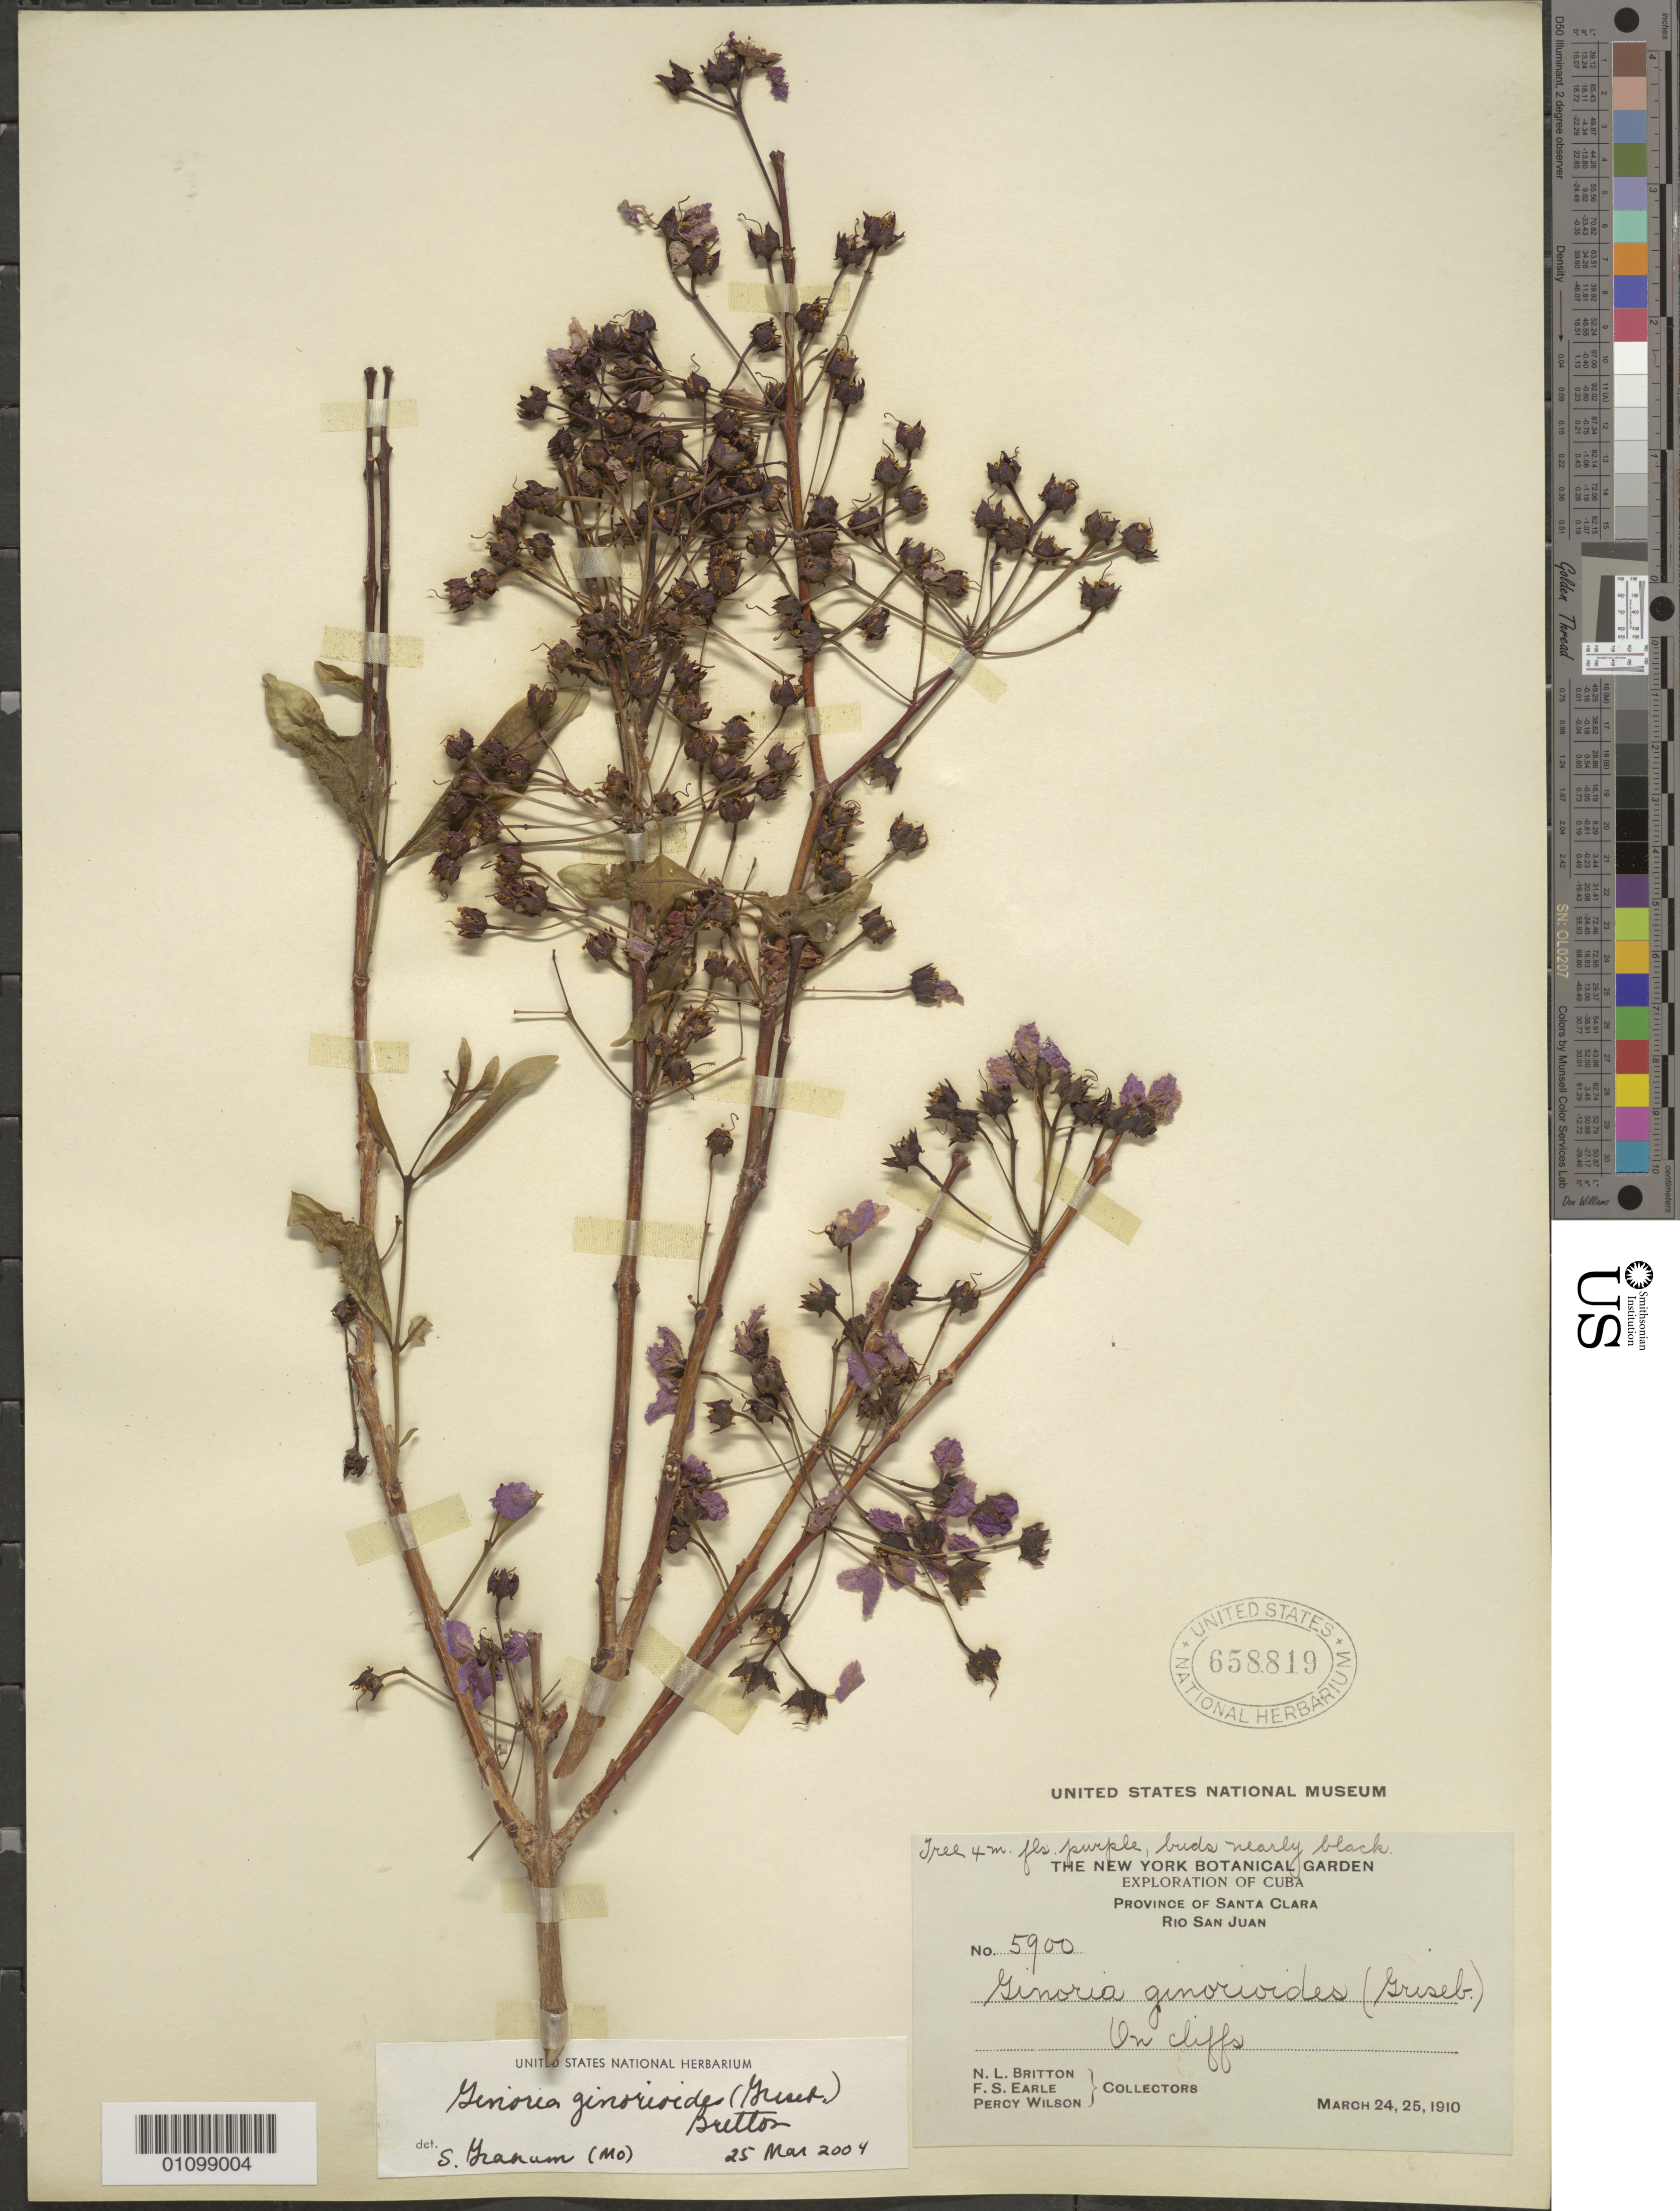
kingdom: Plantae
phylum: Tracheophyta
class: Magnoliopsida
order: Myrtales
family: Lythraceae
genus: Ginoria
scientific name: Ginoria ginorioides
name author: (Griseb.) Britton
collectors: N. Britton, F. S. Earle & P. Wilson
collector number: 5900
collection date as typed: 24 Mar 1910 and 25 Mar 1910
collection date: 1910-03-24,1910-03-25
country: Cuba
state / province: Villa Clara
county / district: Santa Clara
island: Cuba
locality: Rio San Juan On cliffs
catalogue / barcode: US 658819